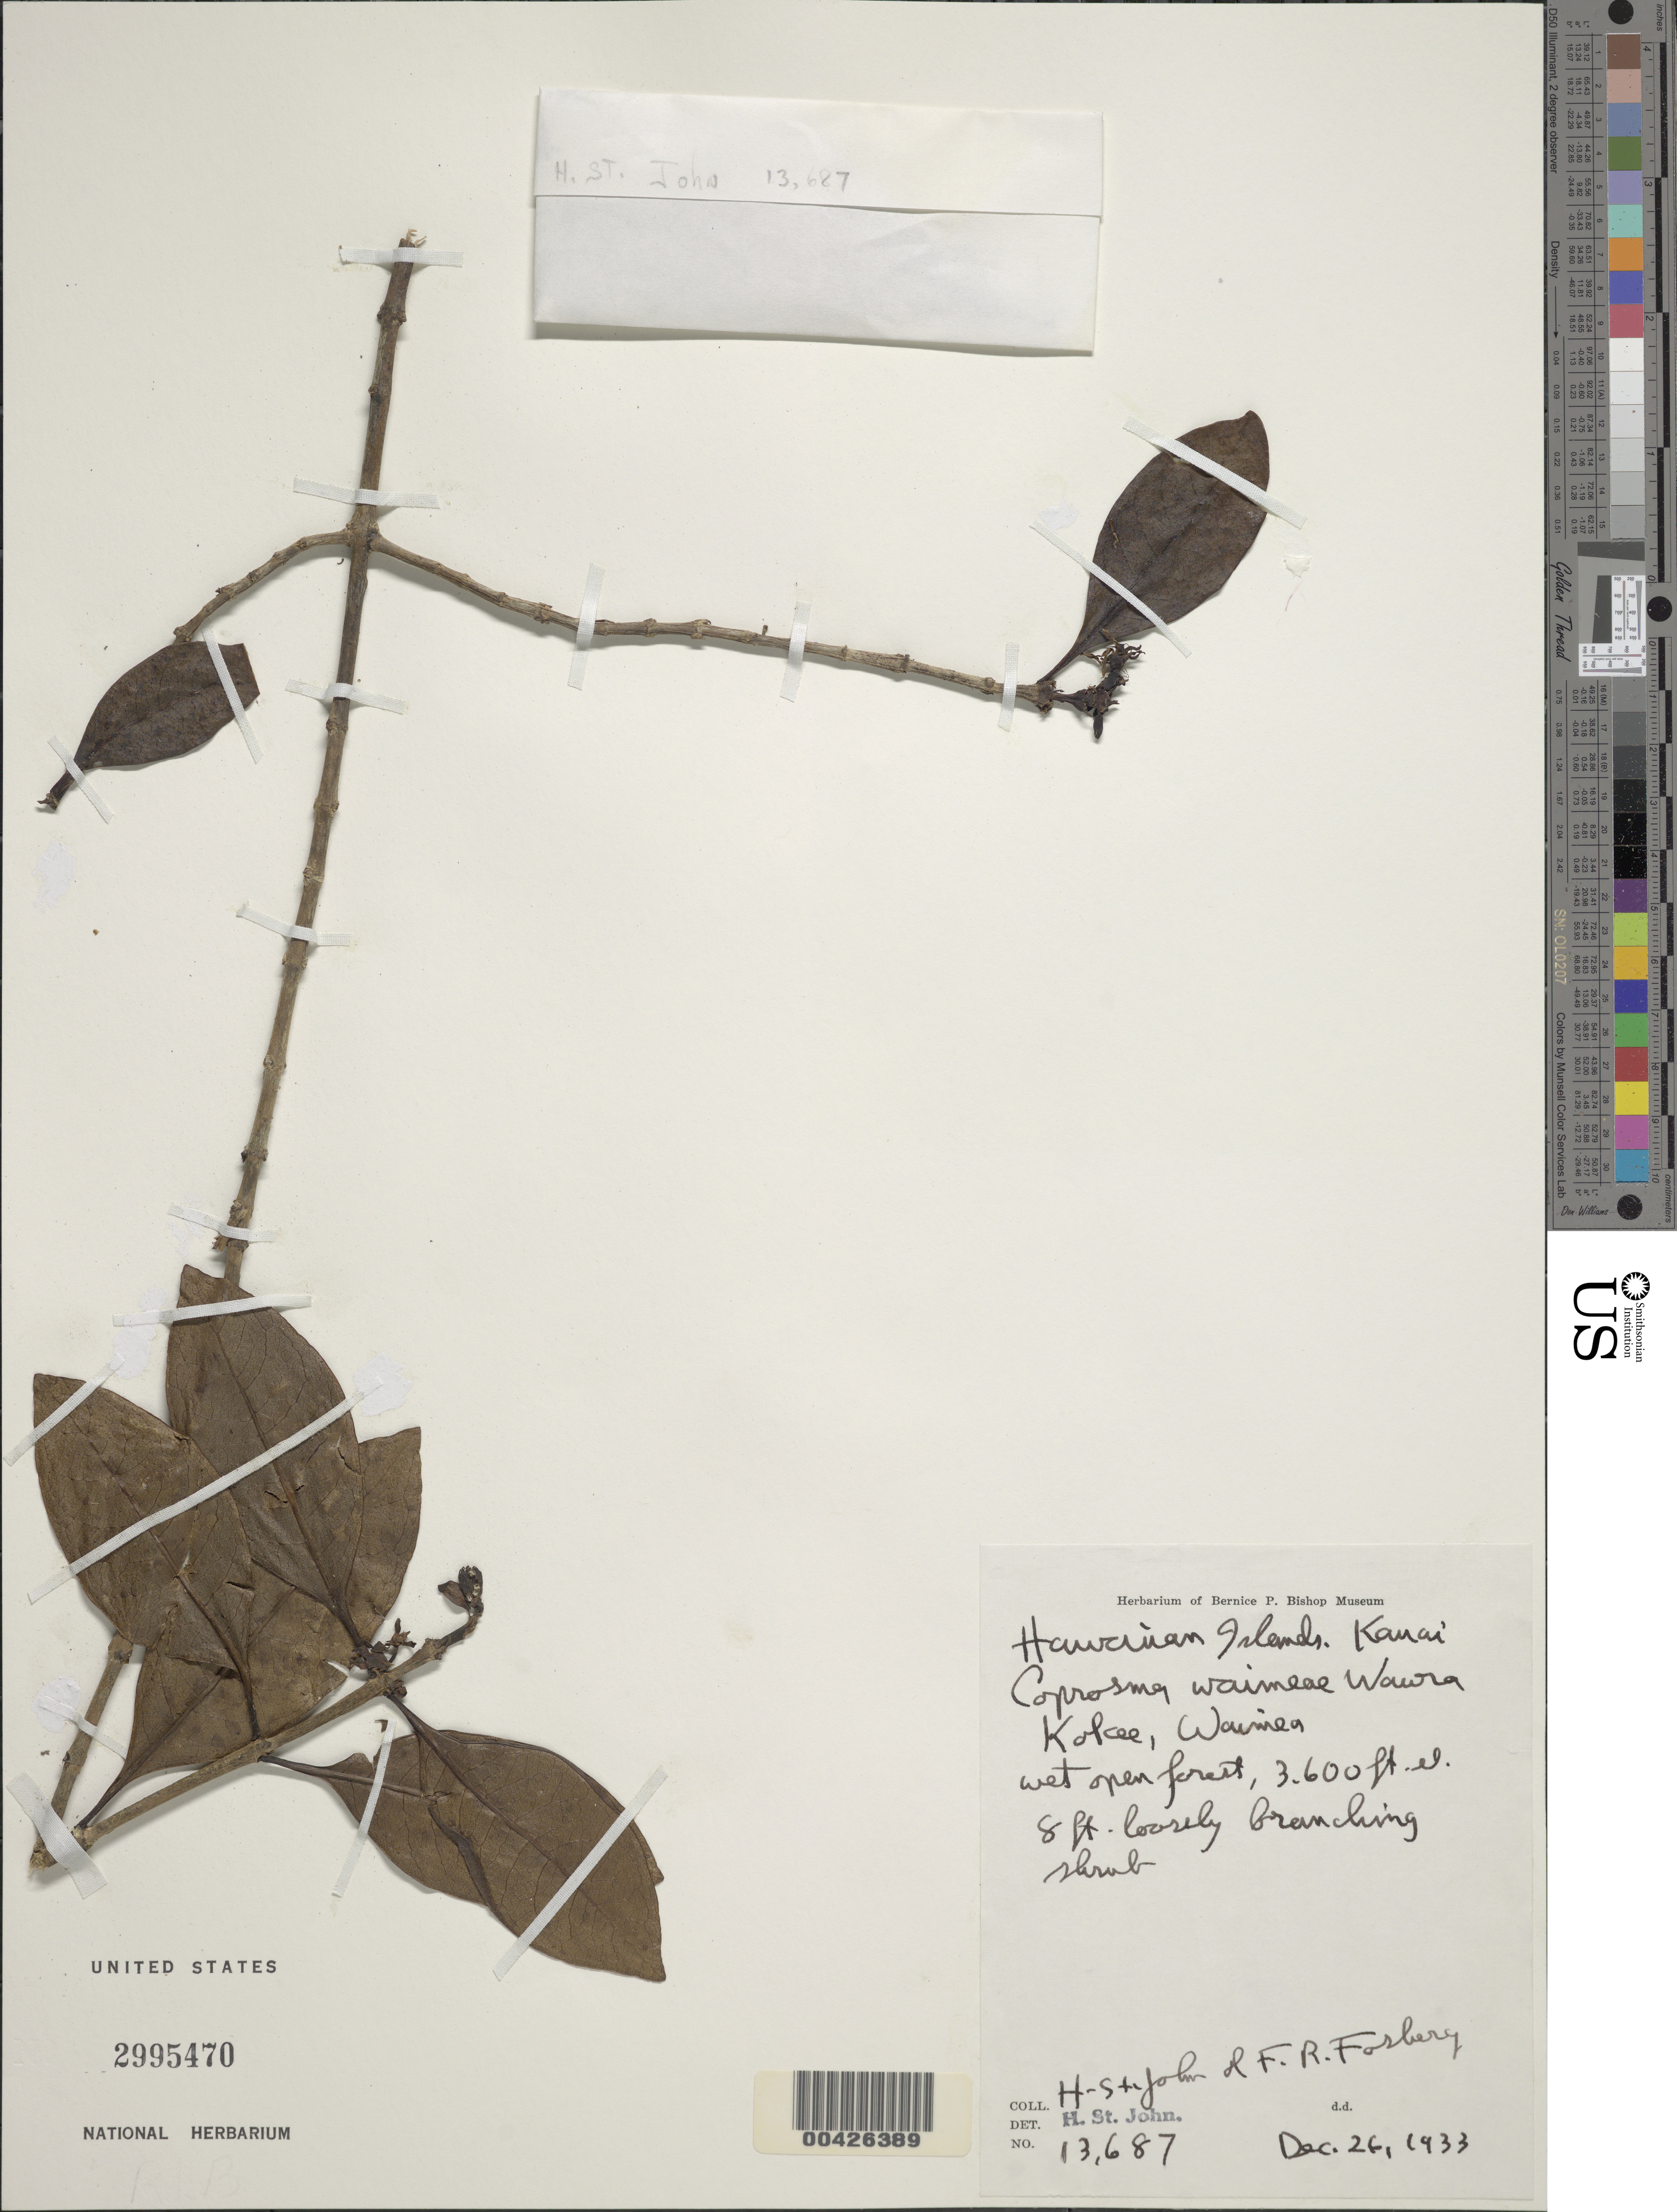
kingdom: Plantae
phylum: Tracheophyta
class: Magnoliopsida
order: Gentianales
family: Rubiaceae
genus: Coprosma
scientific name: Coprosma waimeae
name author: Wawra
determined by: St. John, H.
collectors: H. St. John & F. R. Fosberg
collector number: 13687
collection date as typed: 26 Dec 1933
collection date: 1933-12-26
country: United States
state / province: Hawaii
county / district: Kauai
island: Kaua'i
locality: Kokee, Waimea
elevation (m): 1097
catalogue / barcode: US 2995470